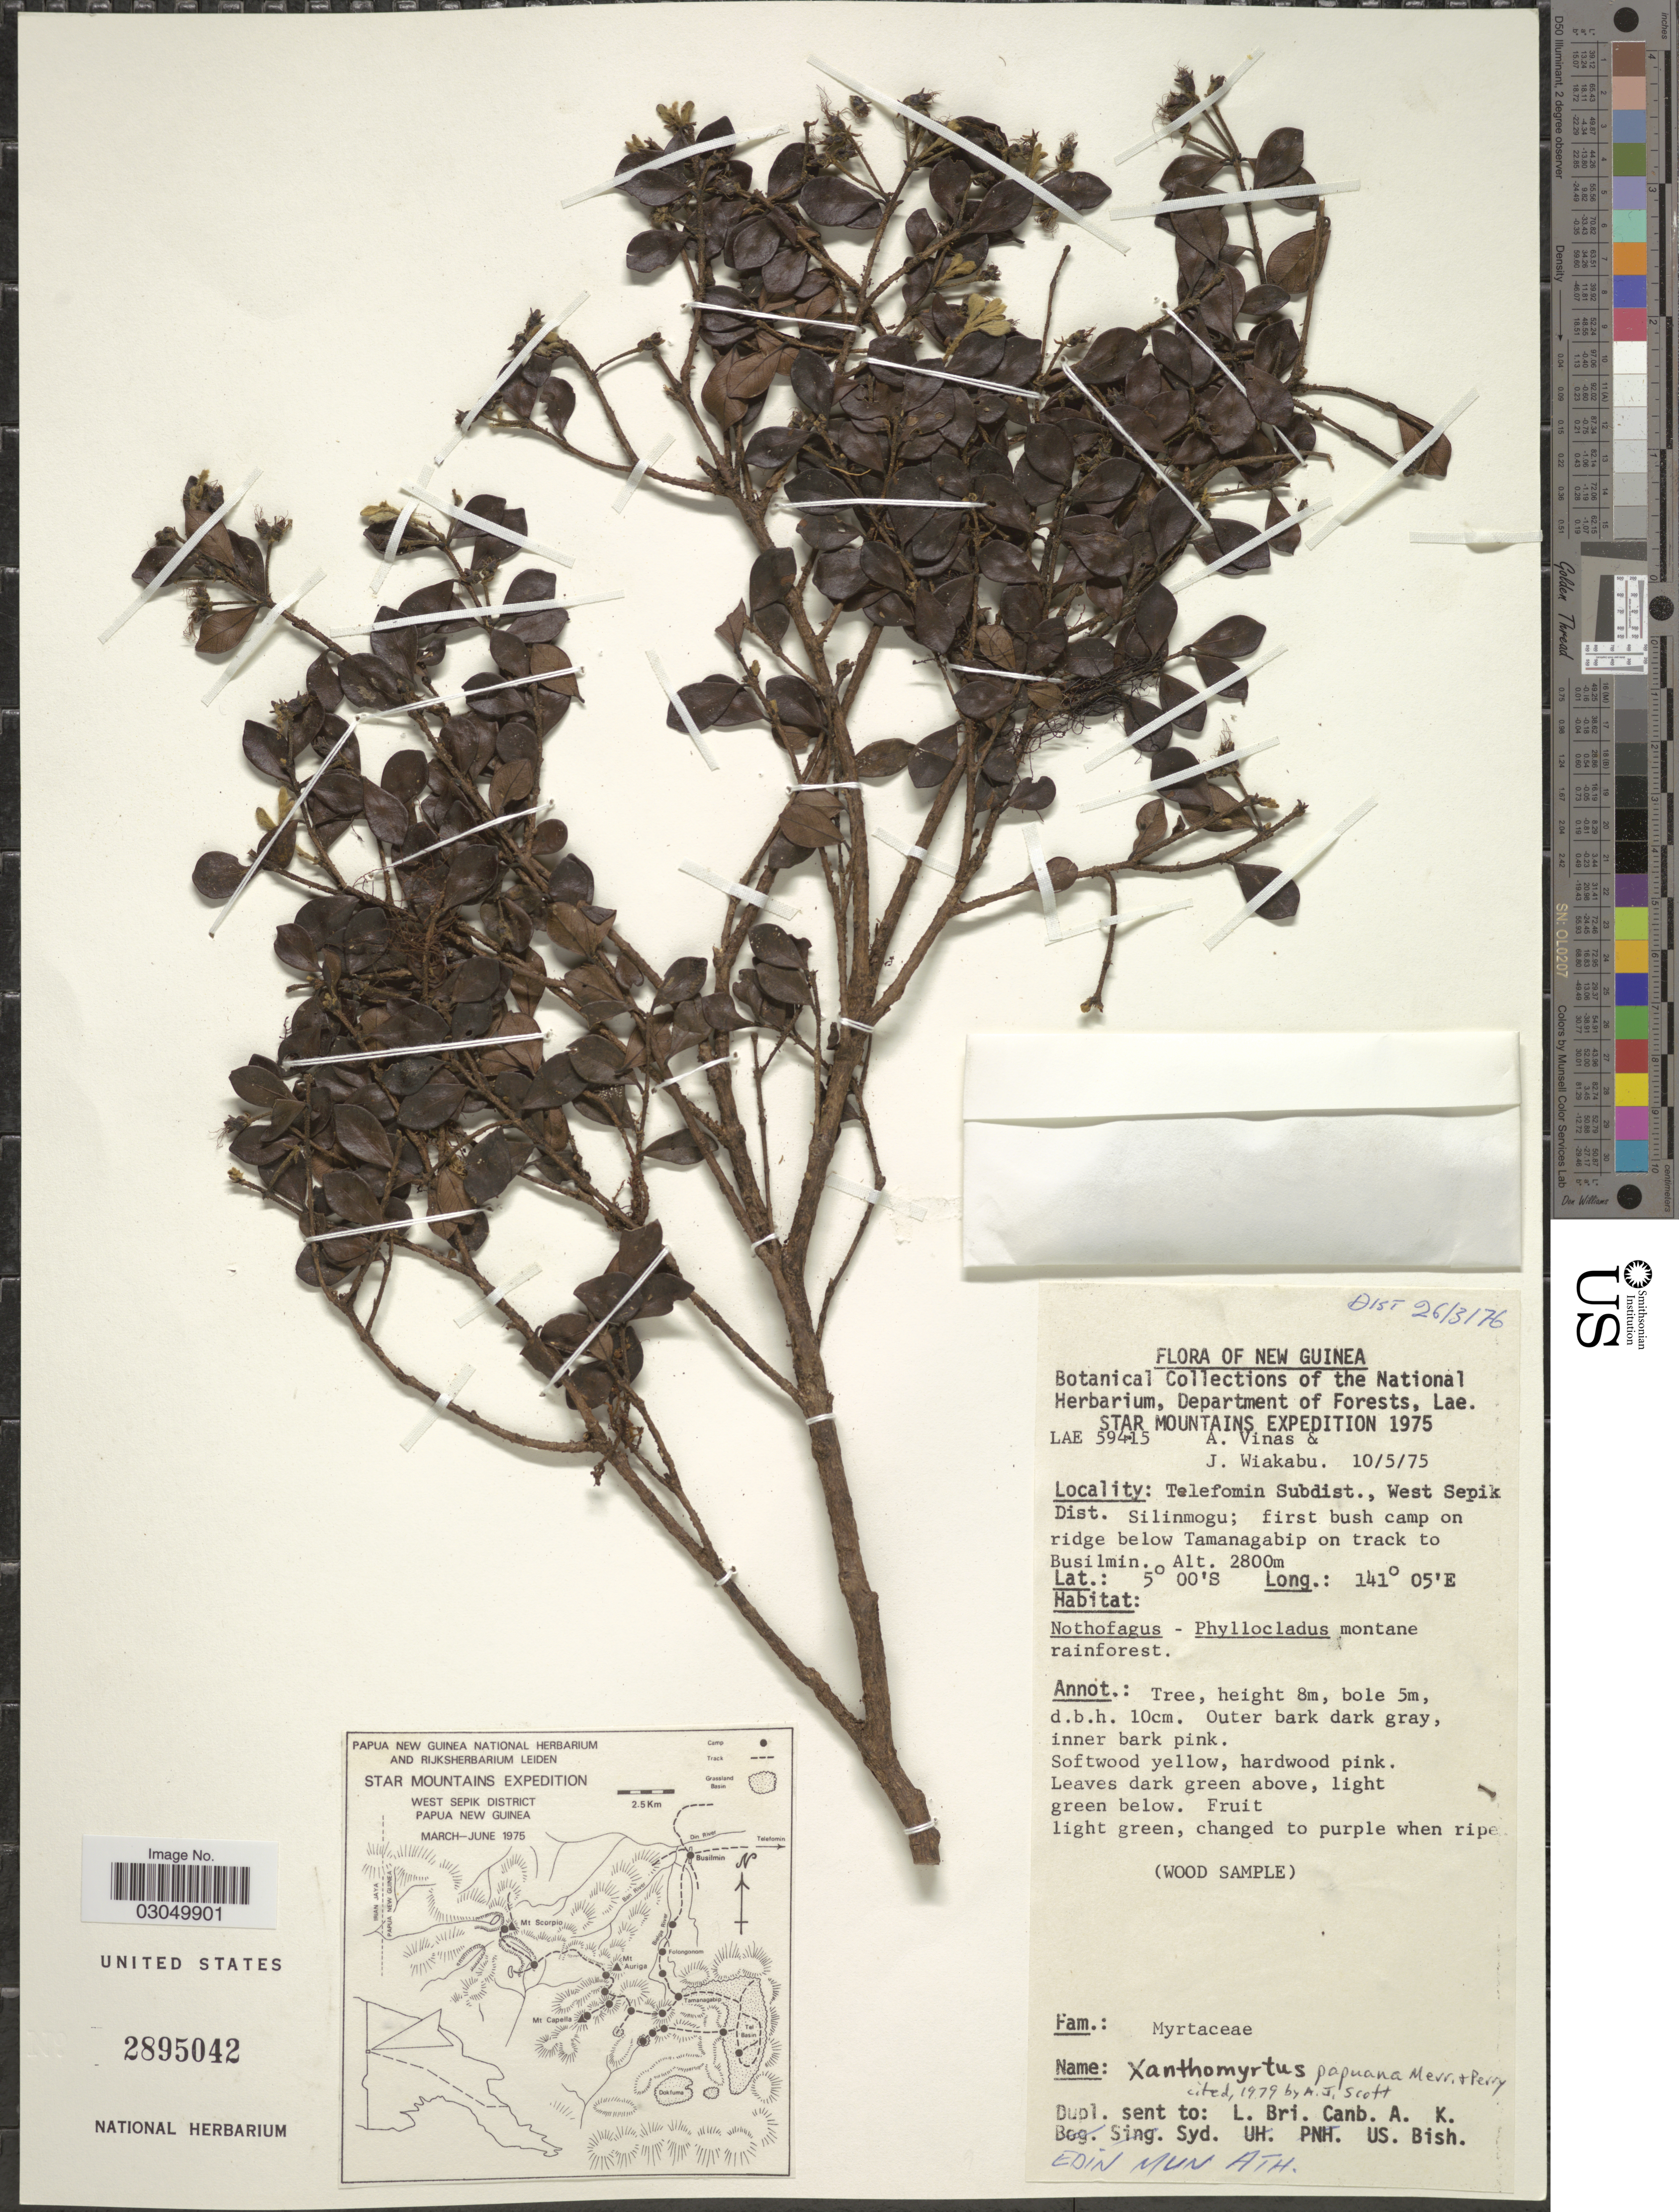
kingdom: Plantae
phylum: Tracheophyta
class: Magnoliopsida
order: Myrtales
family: Myrtaceae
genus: Xanthomyrtus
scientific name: Xanthomyrtus papuana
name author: Merr. & L.M. Perry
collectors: A. Vinas & J. Wiakabu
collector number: LAE 59415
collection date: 1975-05-10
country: Papua New Guinea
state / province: Sandaun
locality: Star Mountains. New Guinea. Telefomin Subdist., West Sepik Dist. Silinmogu; first bush camp on ridge below Tamanagabip on track to Busilmin.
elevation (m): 2800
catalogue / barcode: US 2895042